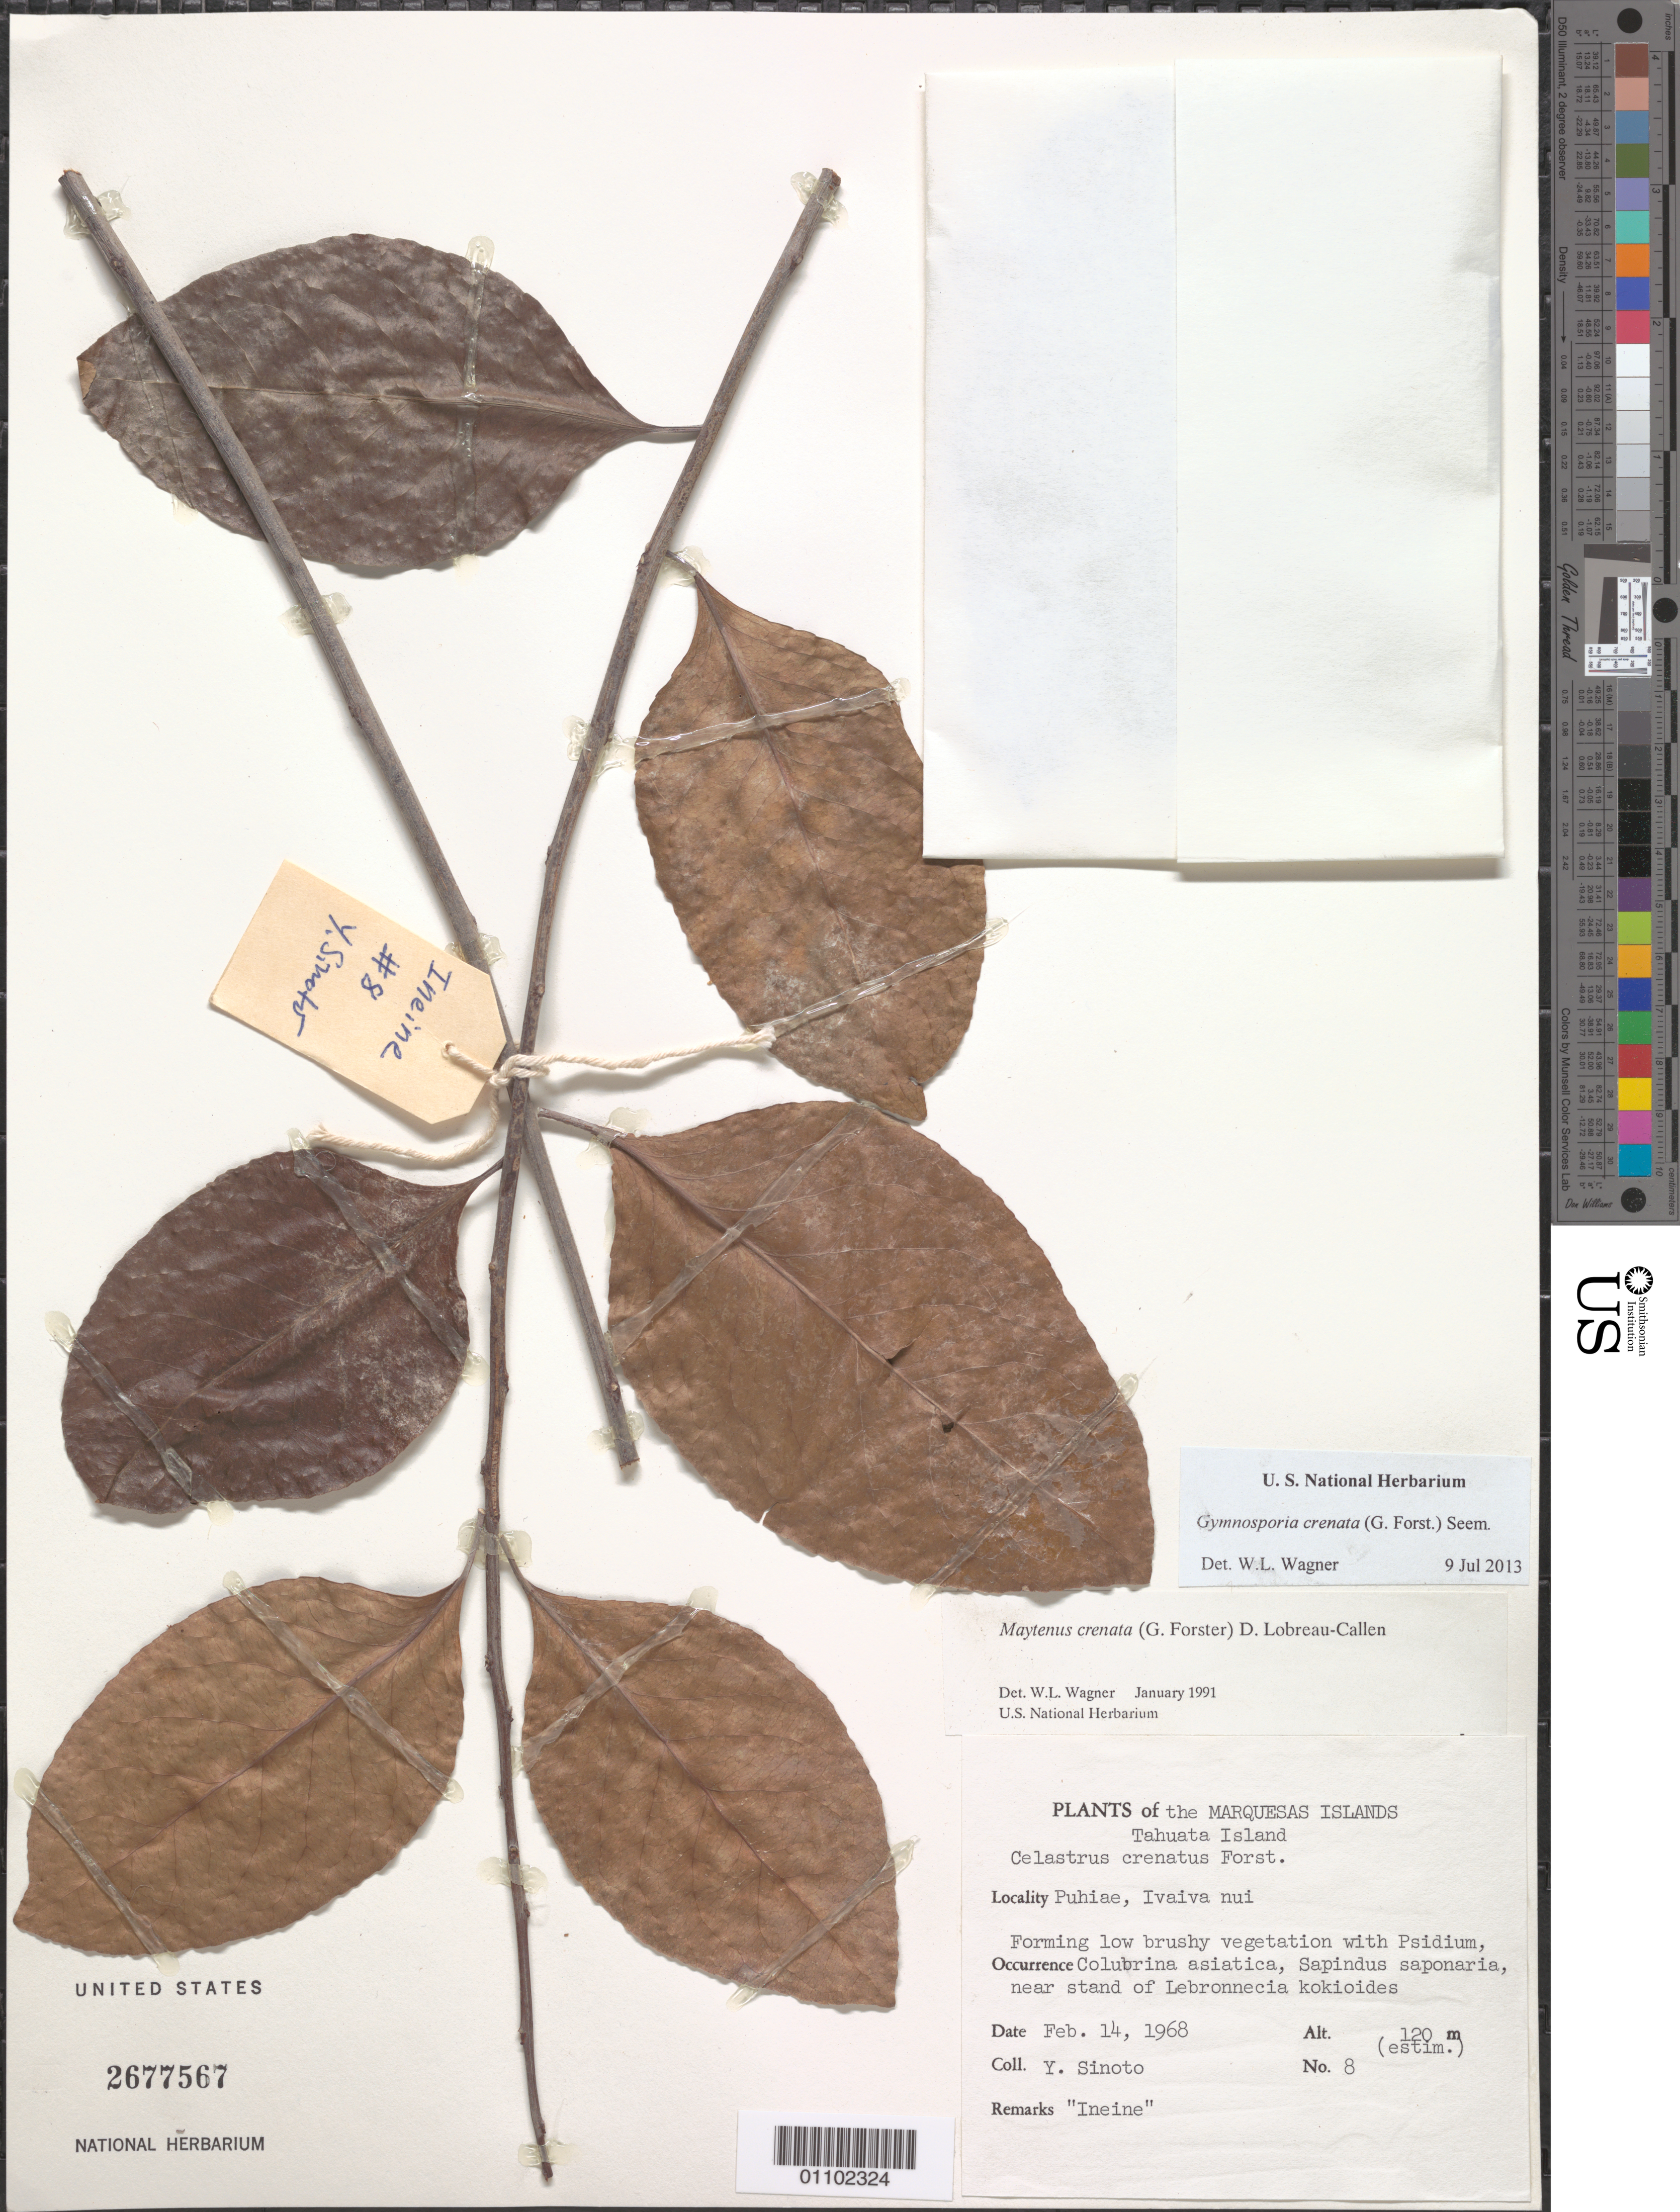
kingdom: Plantae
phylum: Tracheophyta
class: Magnoliopsida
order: Celastrales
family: Celastraceae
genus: Gymnosporia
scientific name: Gymnosporia crenata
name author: (G. Forst.) Seem.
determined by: Wagner, W. L., (BOT), Smithsonian Institution - National Museum of Natural History (UNITED STATES)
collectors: Y. Sinoto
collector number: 8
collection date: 1968-02-14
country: French Polynesia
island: Tahuata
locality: Puhiae, Ivaiva nui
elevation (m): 120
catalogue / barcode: US 2677567